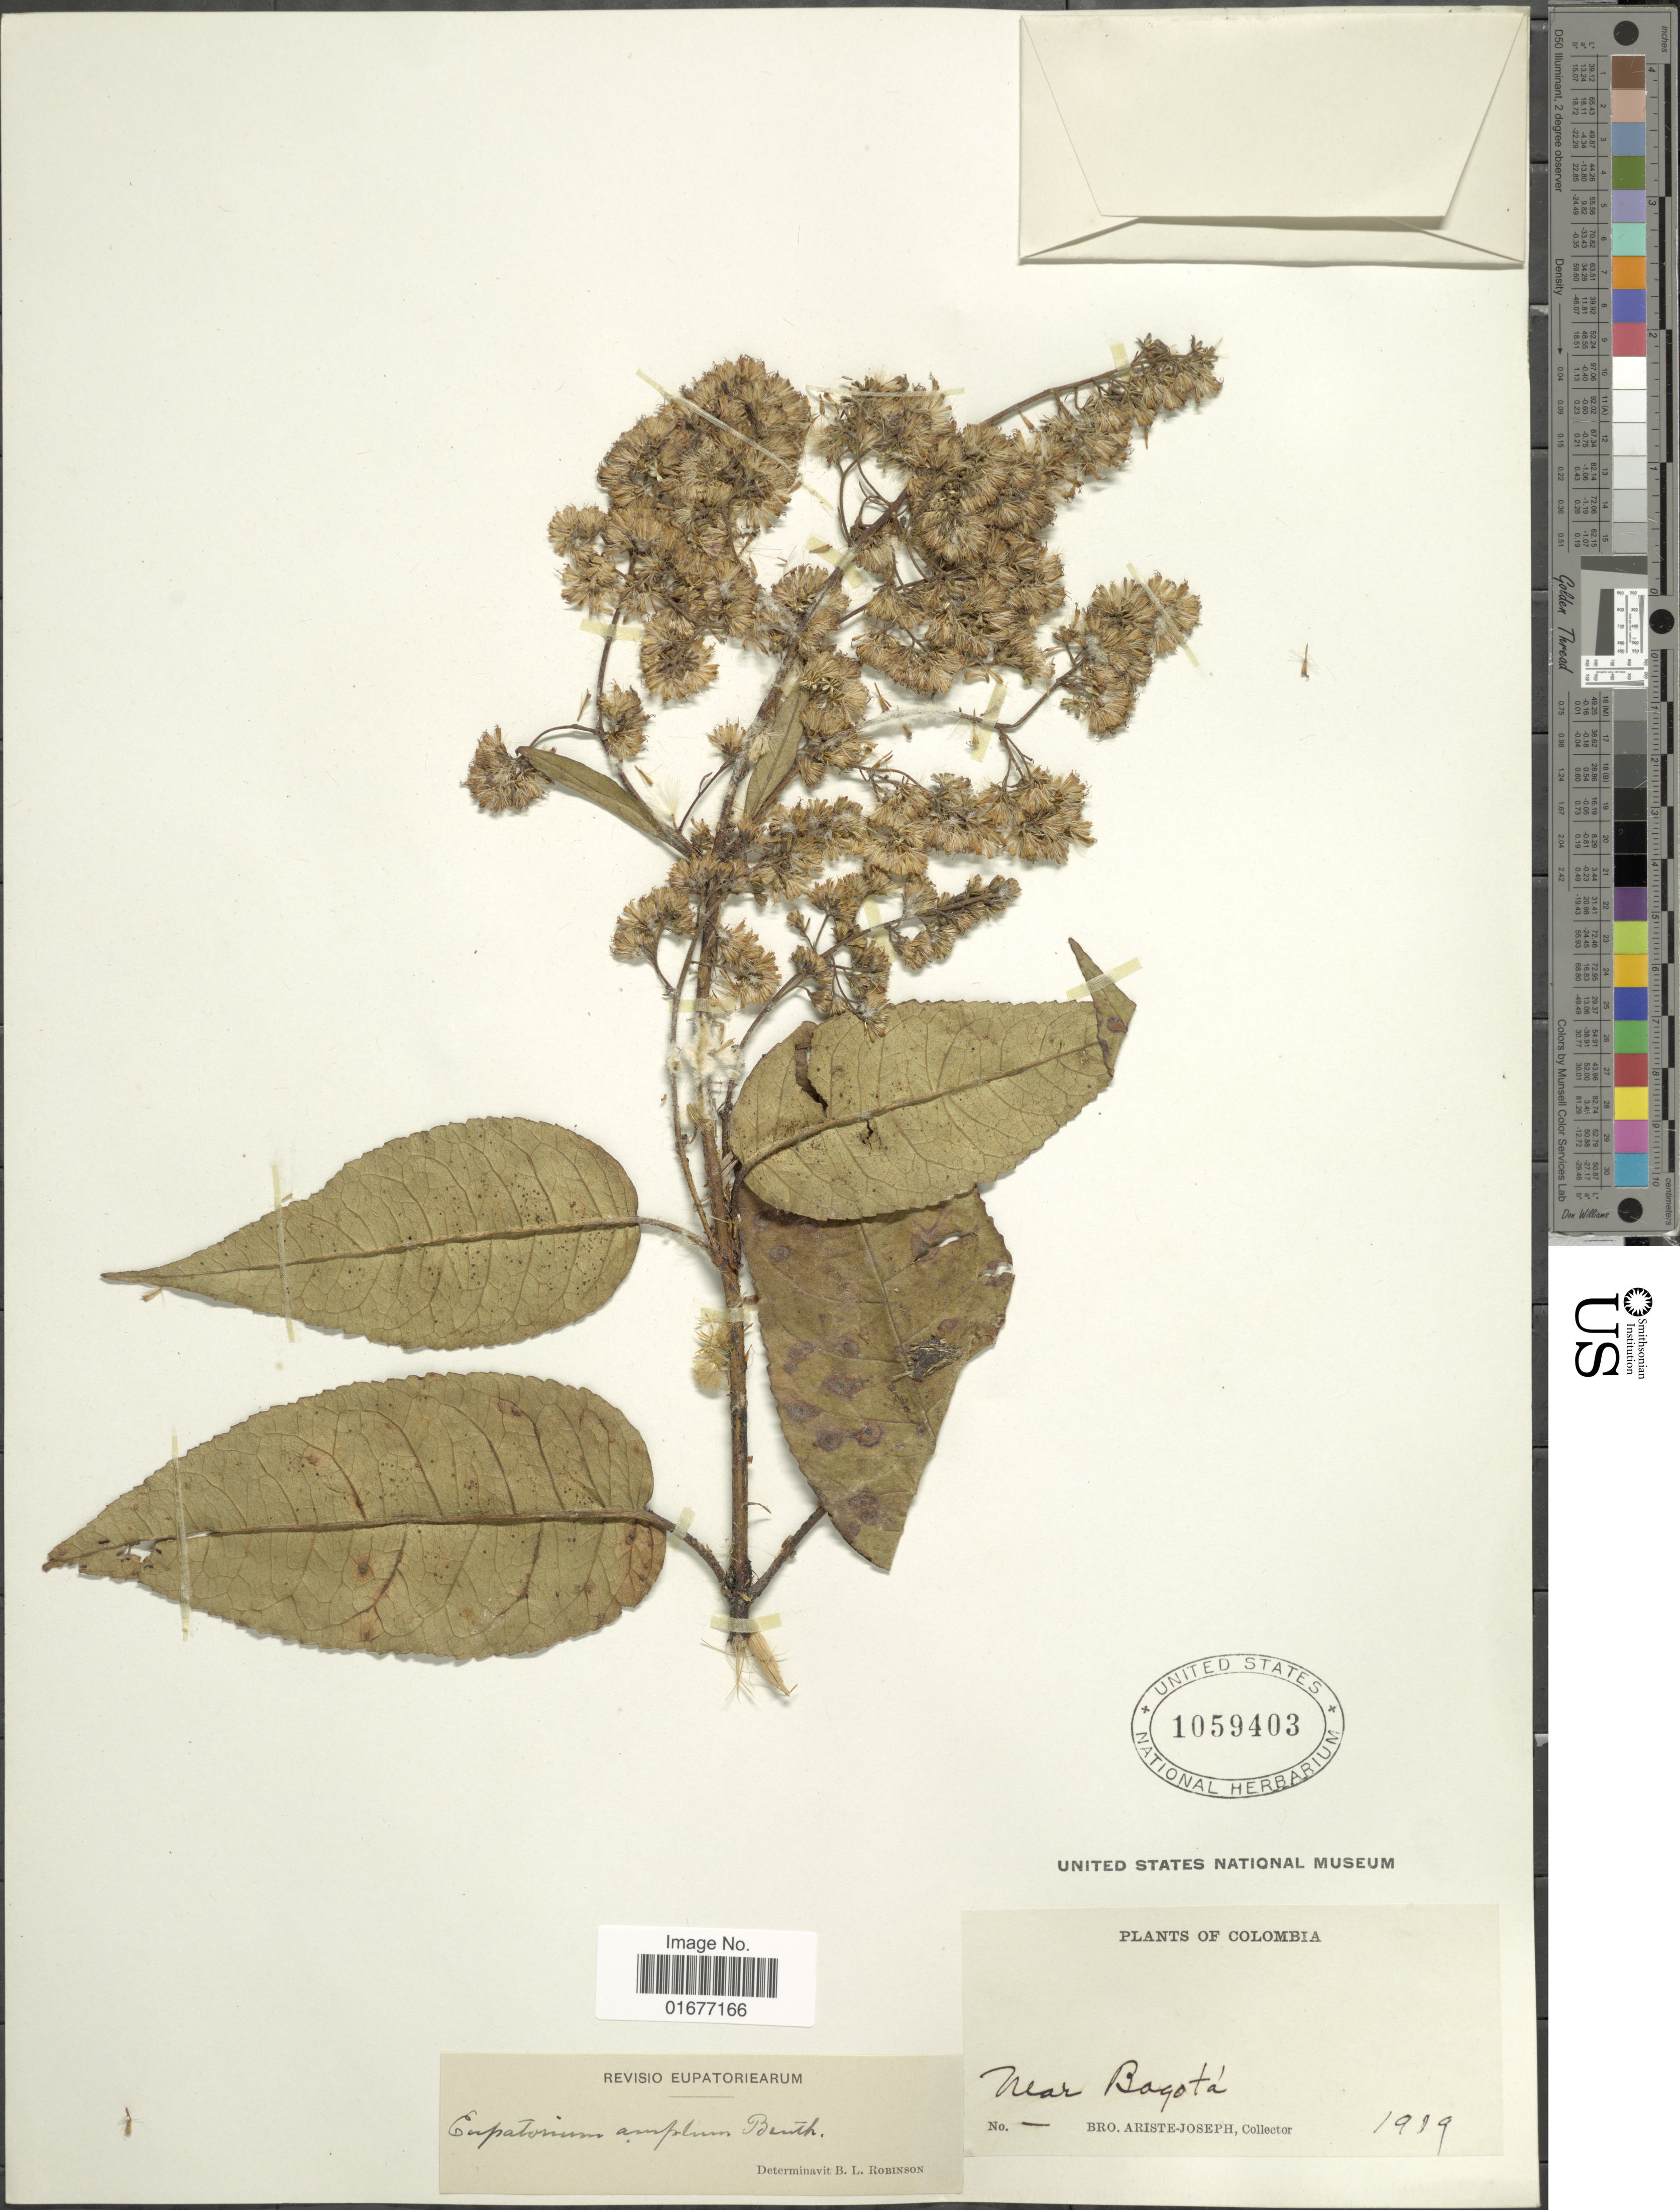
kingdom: Plantae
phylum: Tracheophyta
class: Magnoliopsida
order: Asterales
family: Asteraceae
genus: Ageratina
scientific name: Ageratina ampla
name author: (Benth.) R.M. King & H. Rob.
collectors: Bro. Ariste-Joseph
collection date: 1919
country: Colombia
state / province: Bogota D.C.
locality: Near Bogota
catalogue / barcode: US 1059403